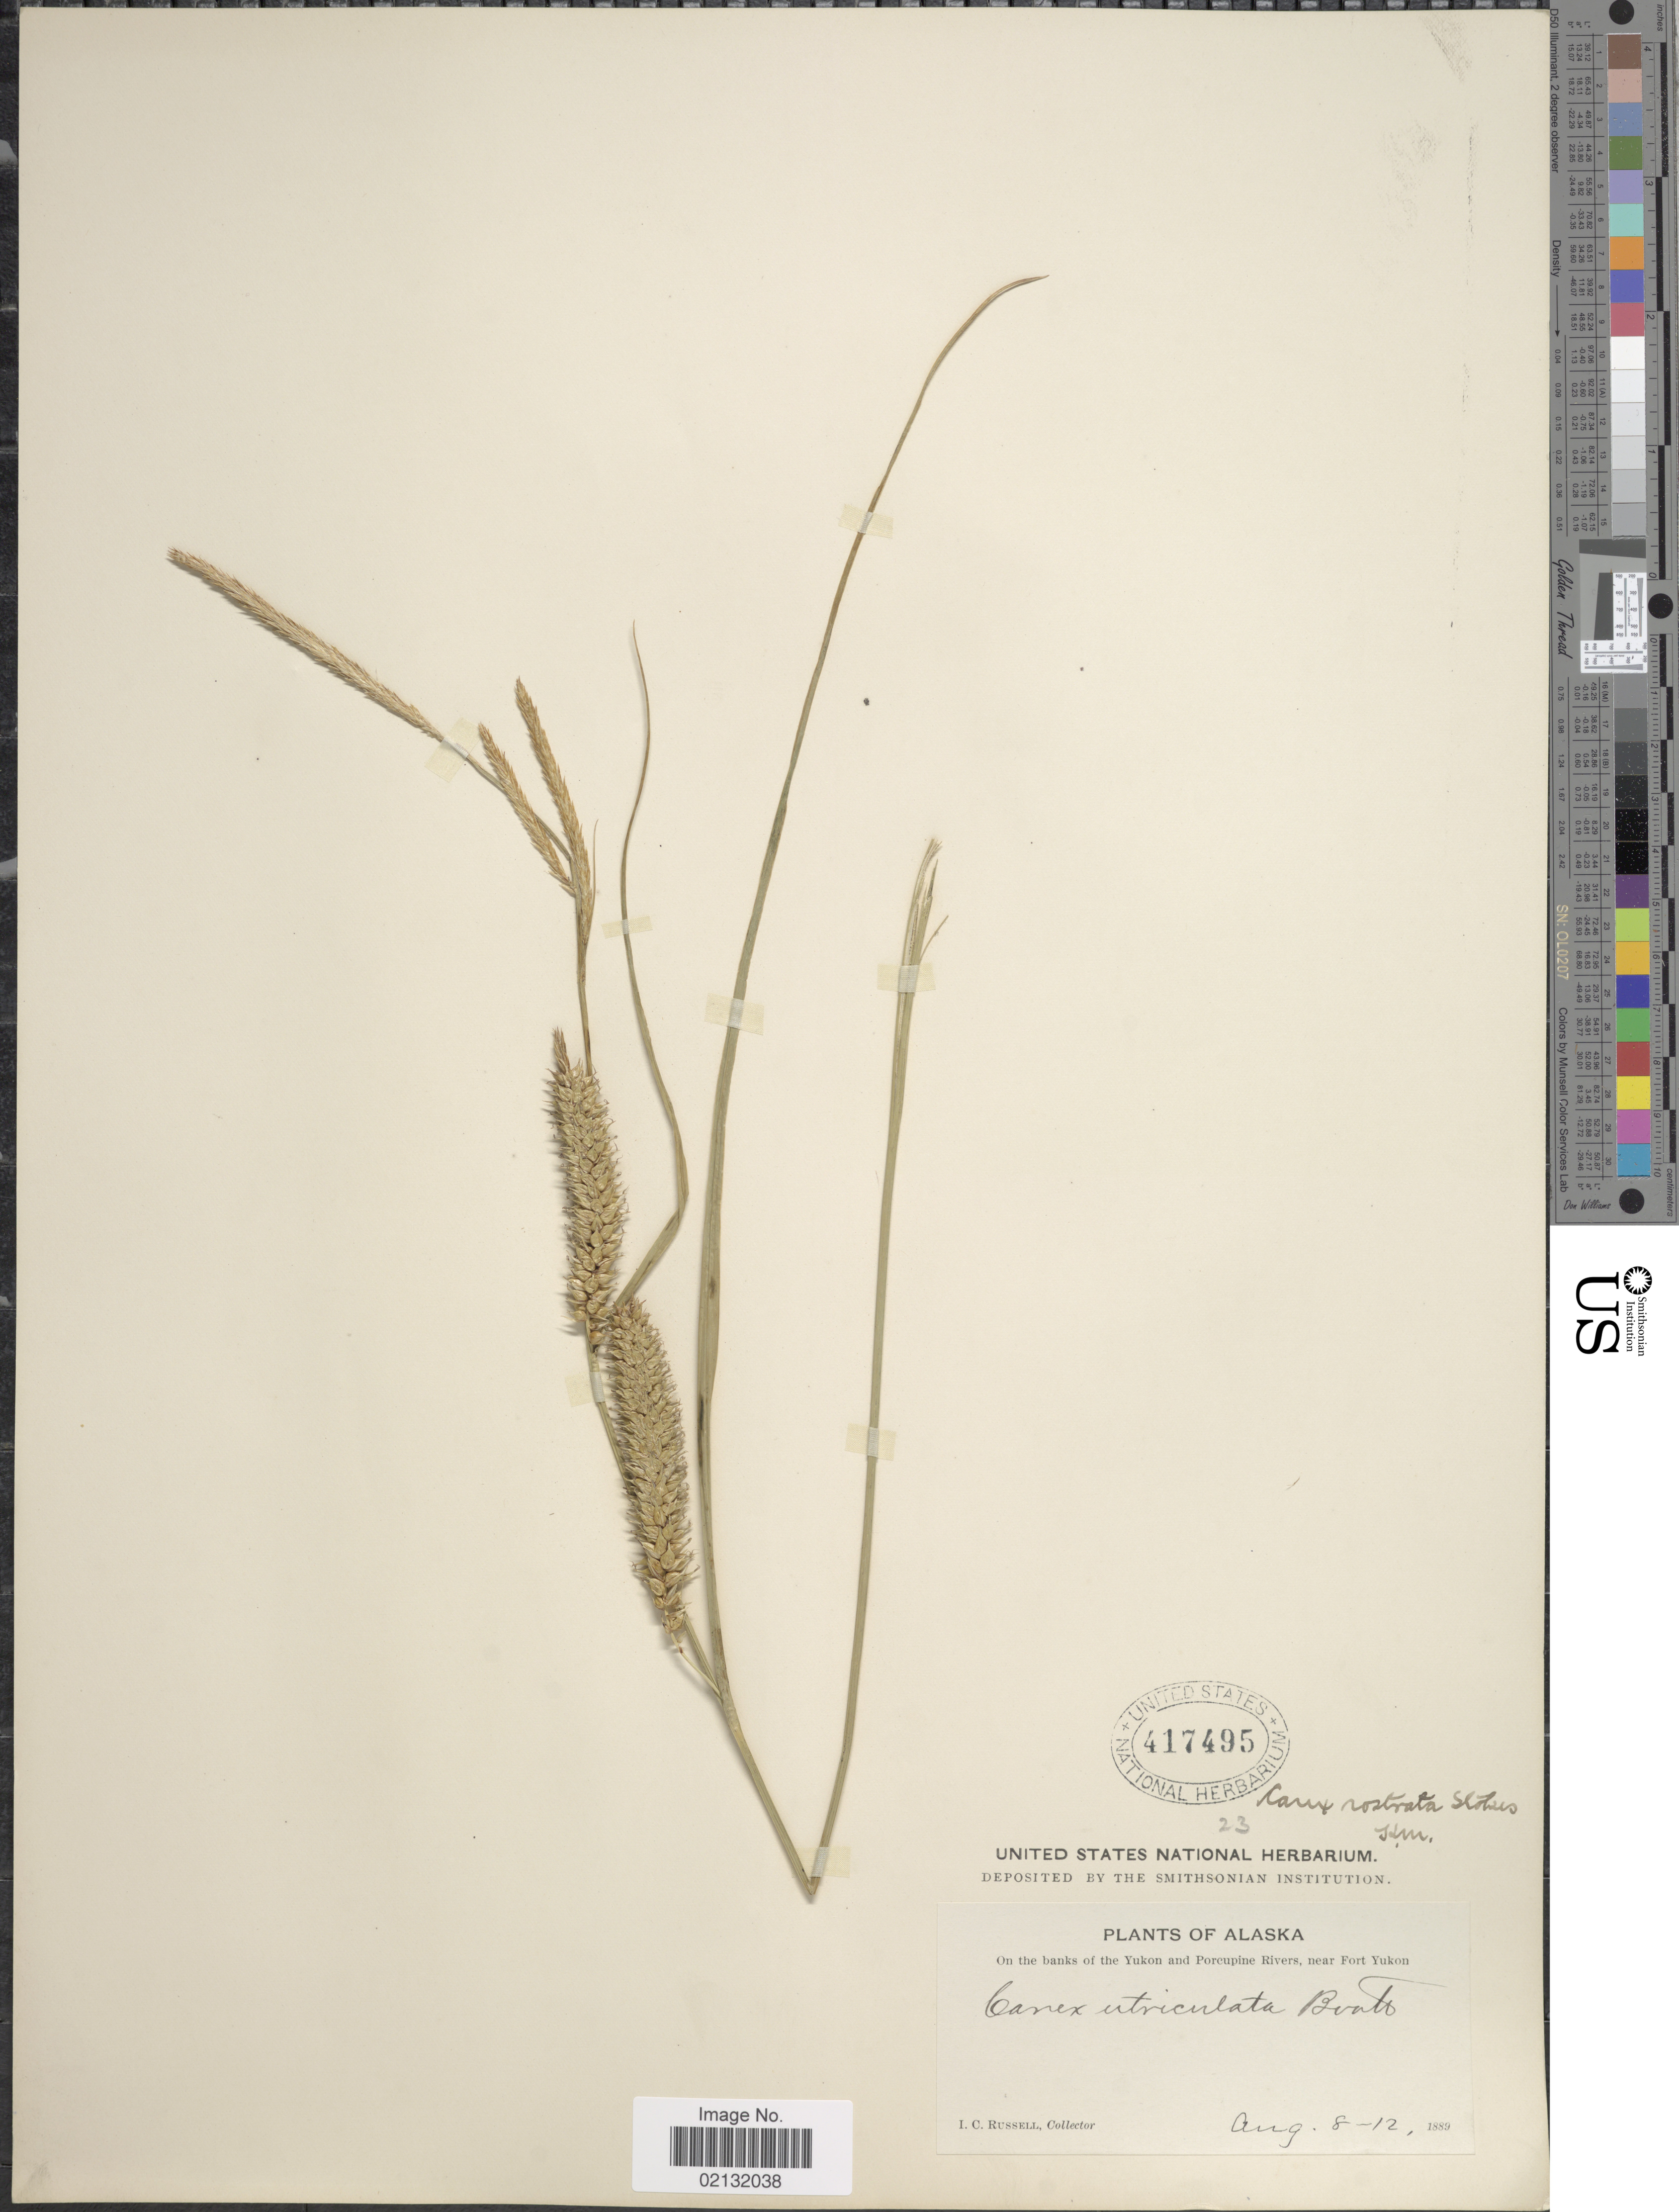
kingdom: Plantae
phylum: Tracheophyta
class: Liliopsida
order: Poales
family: Cyperaceae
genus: Carex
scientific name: Carex rostrata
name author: Stokes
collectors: I. C. Russell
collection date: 1889-08-08/1889-08-12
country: United States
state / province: Alaska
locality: On the banks of the Yukon and Porcupine Rivers, near Fort Yukon.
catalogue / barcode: US 417495